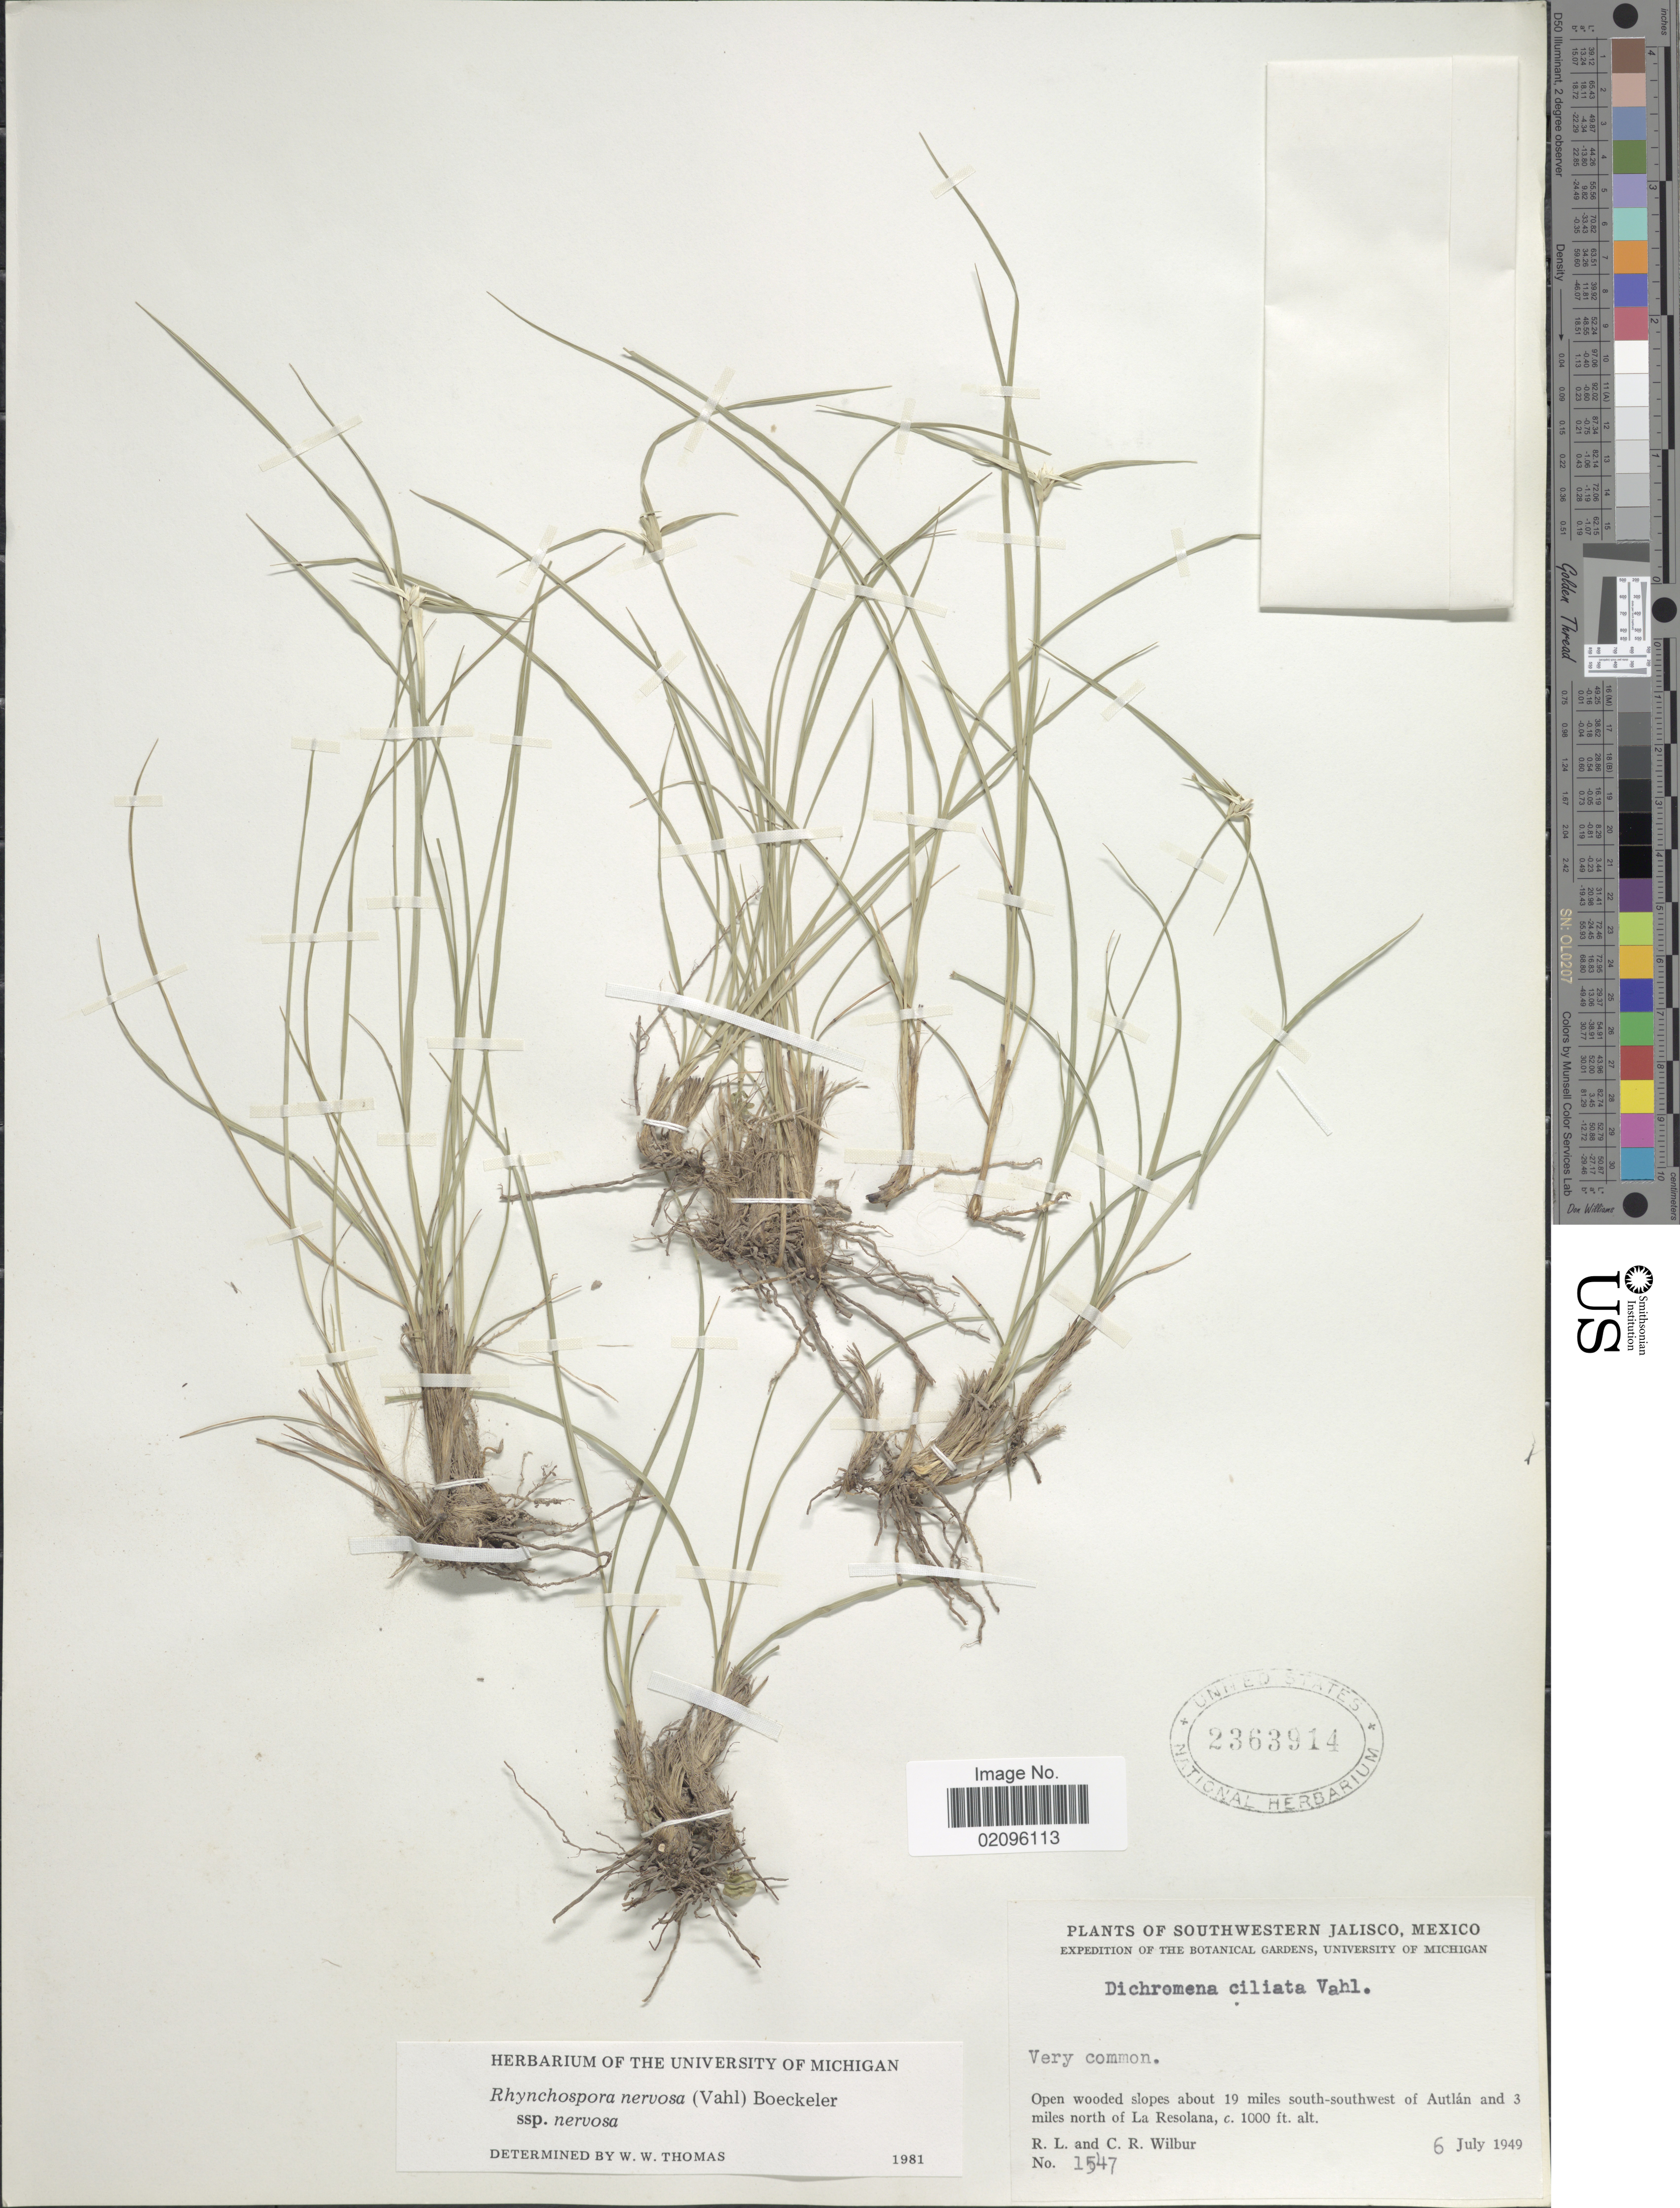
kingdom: Plantae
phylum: Tracheophyta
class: Liliopsida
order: Poales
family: Cyperaceae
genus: Rhynchospora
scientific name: Rhynchospora nervosa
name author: (Vahl) Boeckeler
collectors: R. L. Wilbur & C. Wilbur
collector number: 1547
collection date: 1949-07-06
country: Mexico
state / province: Jalisco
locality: Southwestern Jalisco, open wooded slopes about 19 miles south-southwest of Autlan and 3 miles north of La Resolana.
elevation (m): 305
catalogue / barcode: US 2363914